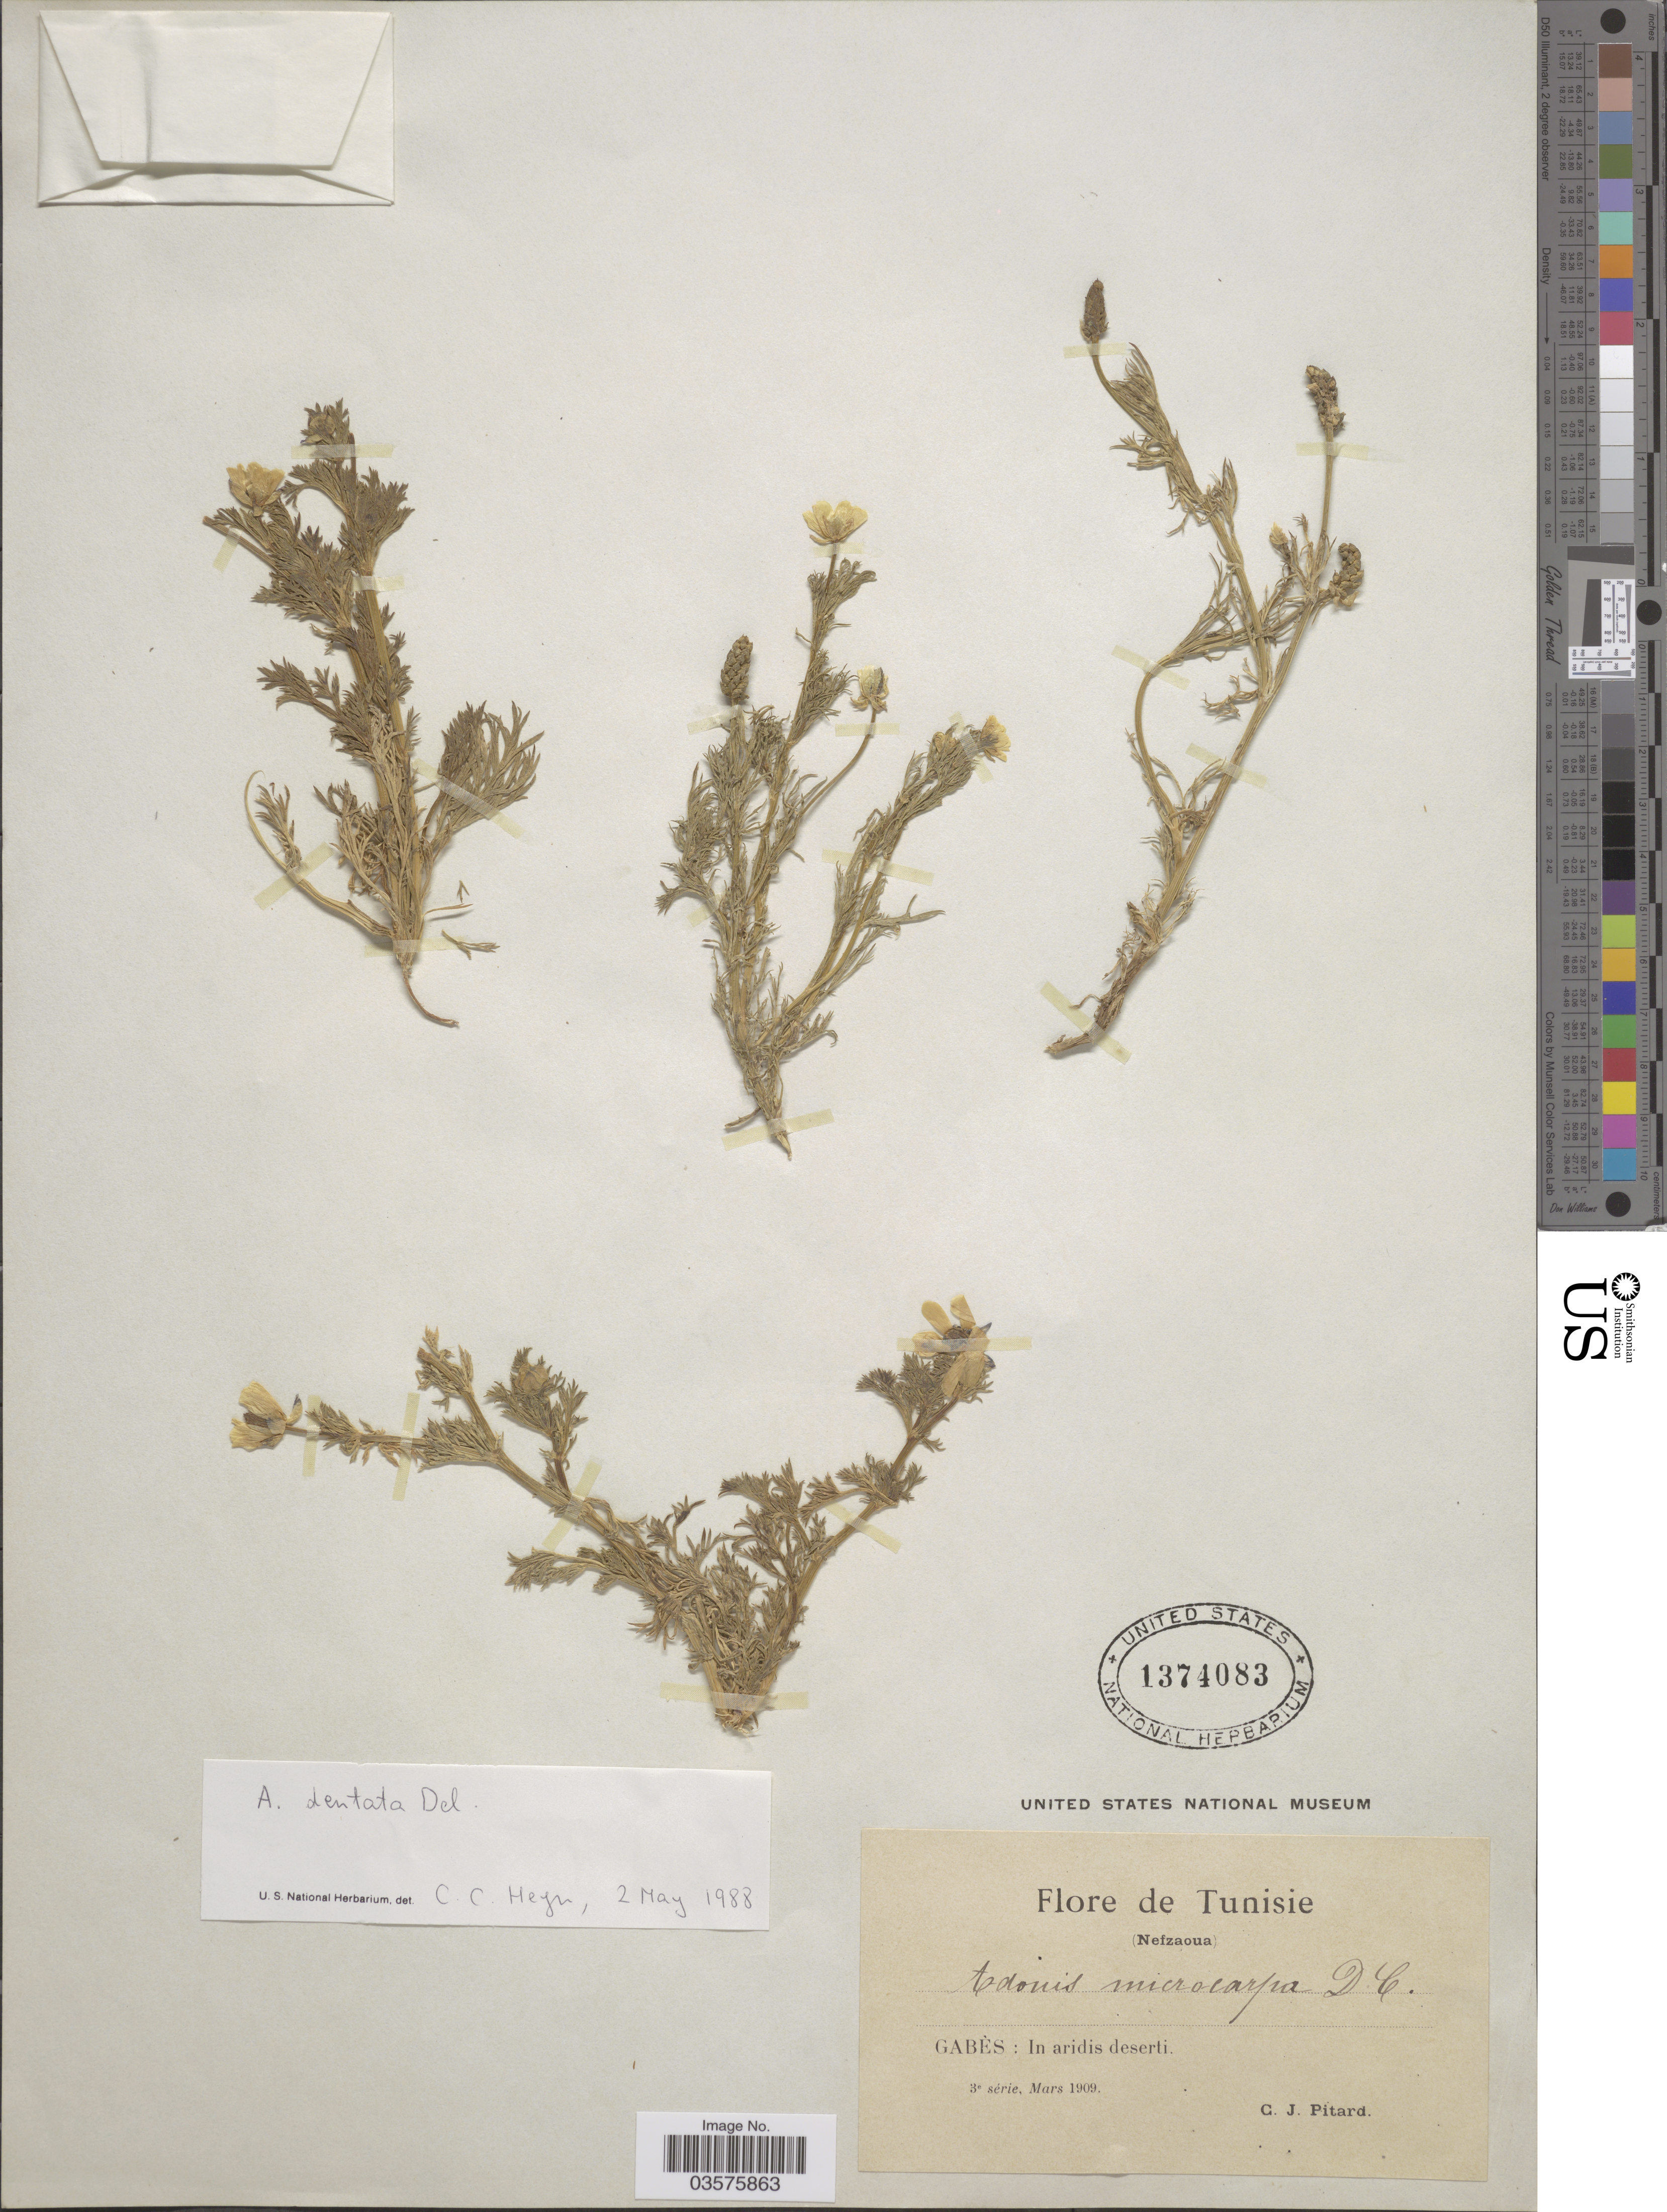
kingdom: Plantae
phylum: Tracheophyta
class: Magnoliopsida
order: Ranunculales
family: Ranunculaceae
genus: Adonis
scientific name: Adonis dentata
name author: Delile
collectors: C. Pitard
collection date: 1909-03-03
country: Tunisia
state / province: Gabès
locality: (Nefzaoua) [unsure placement]. In aridis deserti.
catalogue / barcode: US 1374083